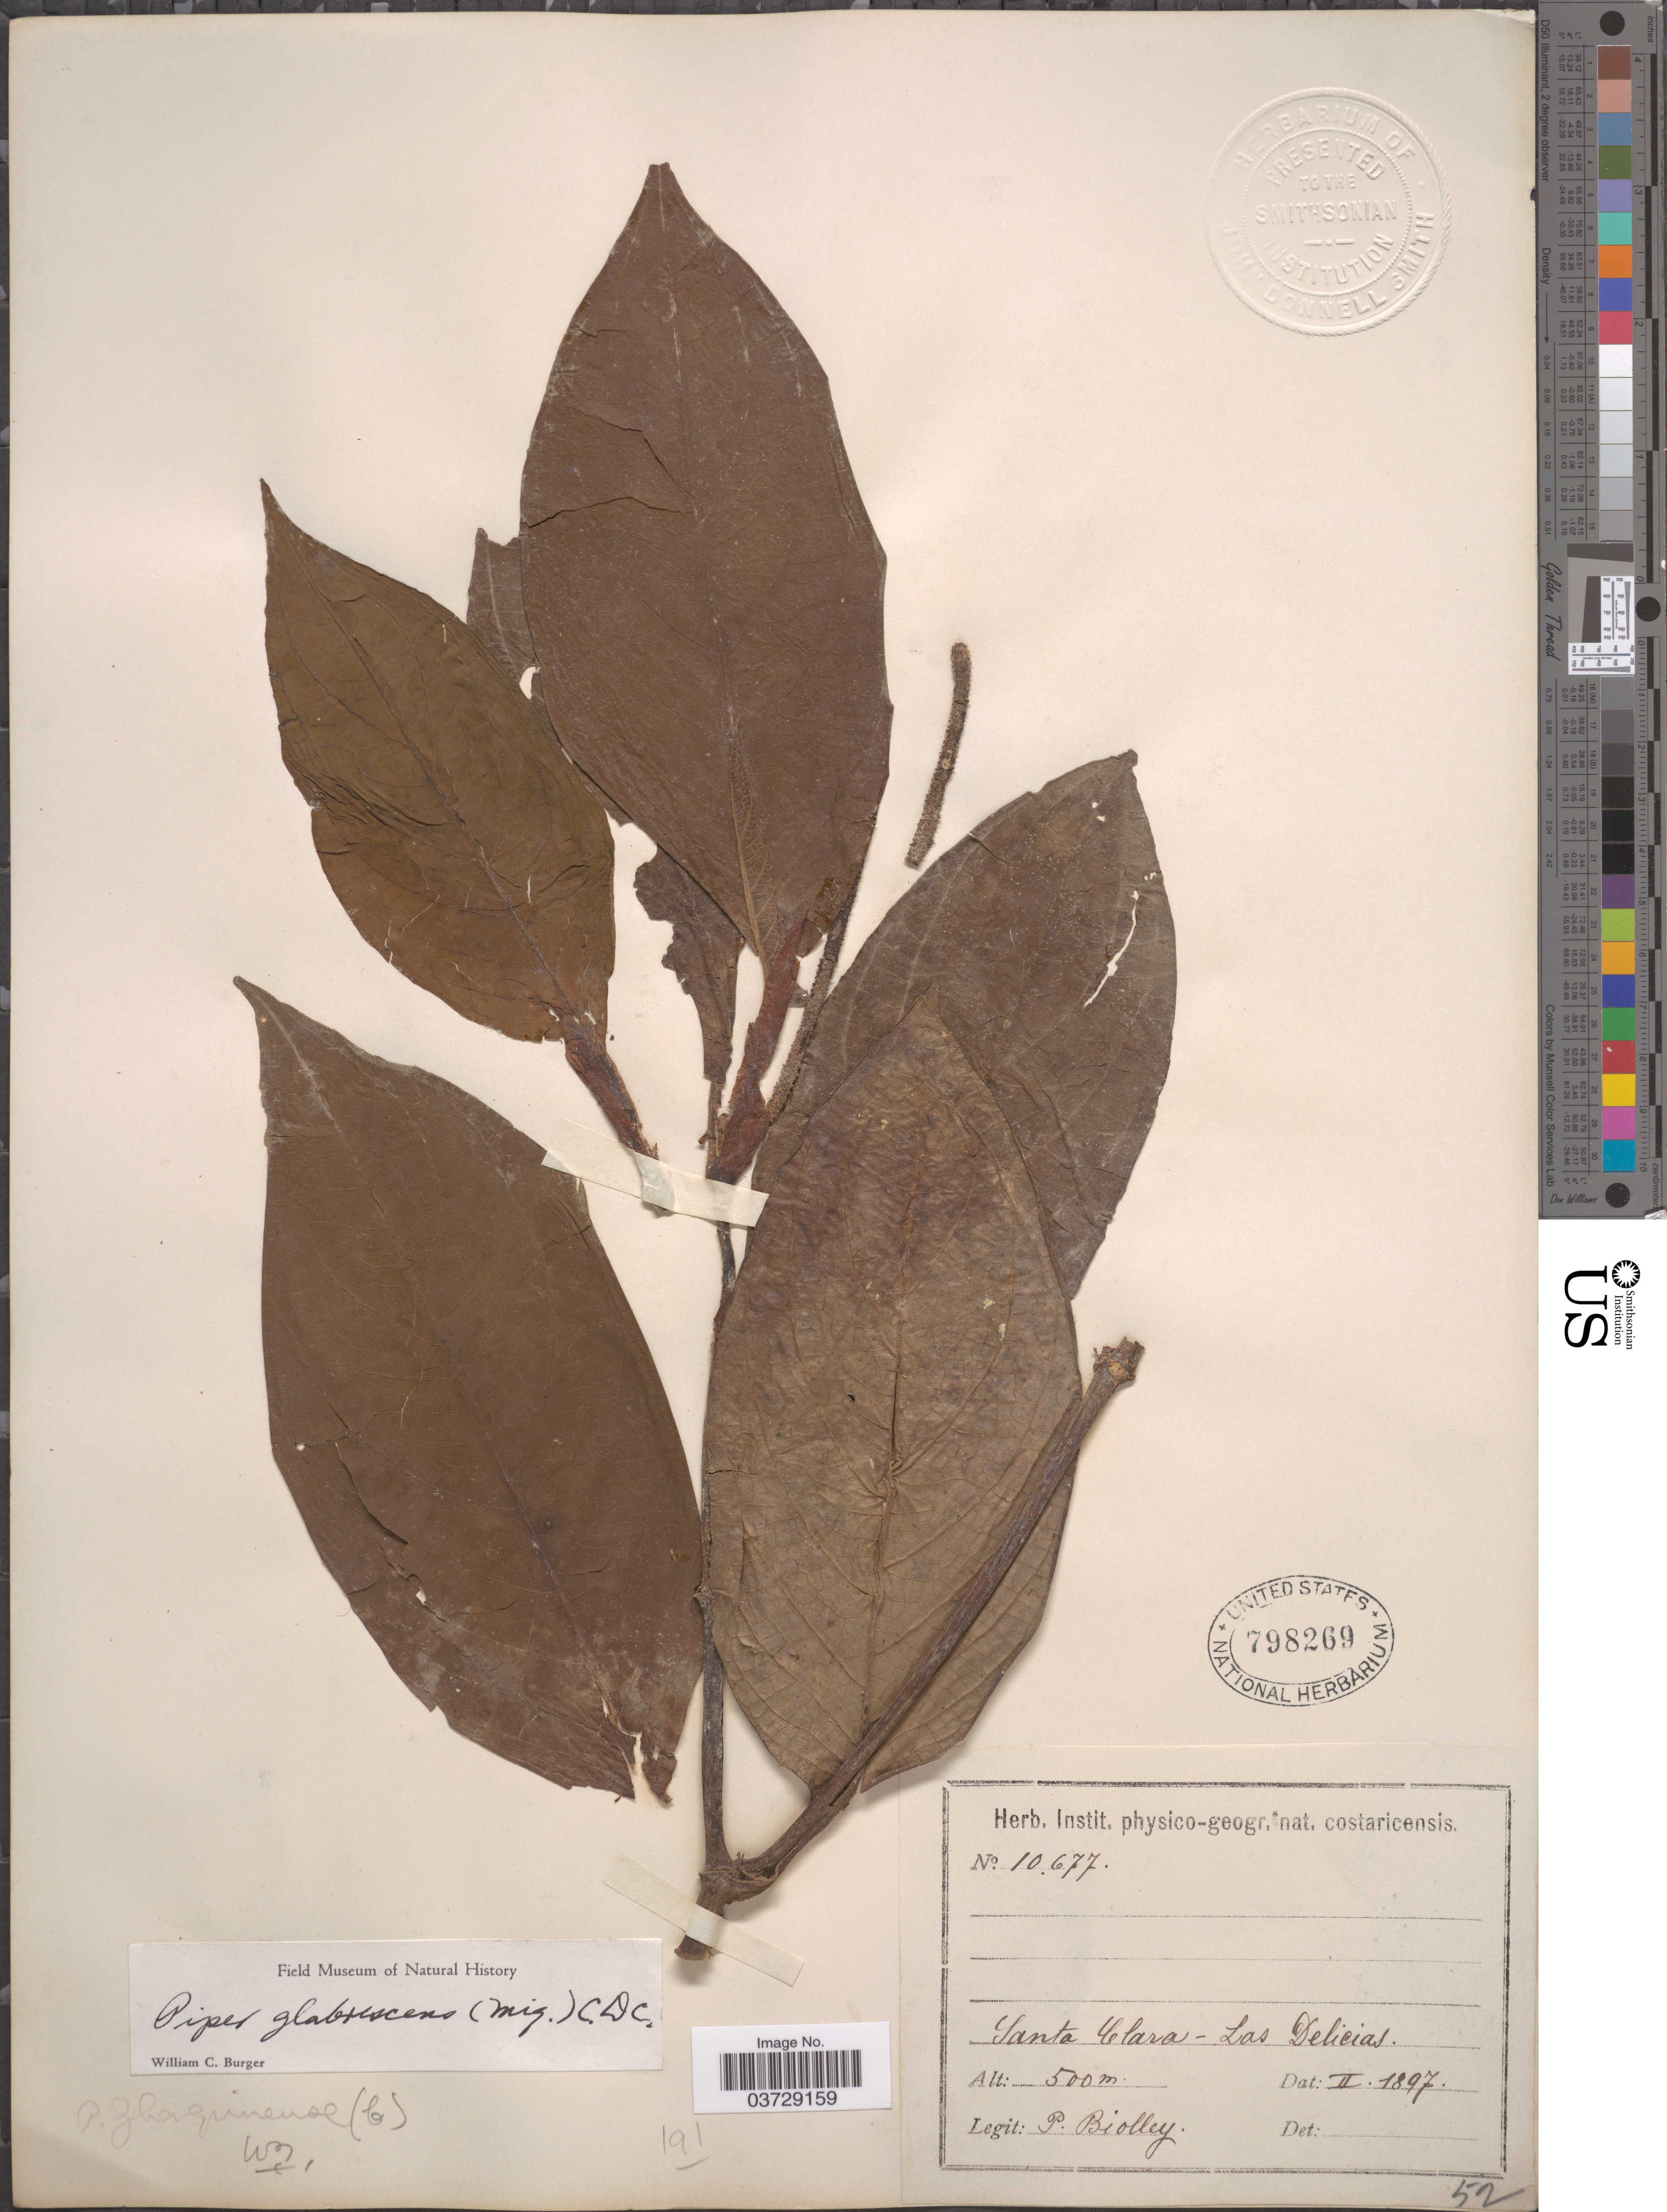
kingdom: Plantae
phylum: Tracheophyta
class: Magnoliopsida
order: Piperales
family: Piperaceae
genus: Piper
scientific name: Piper glabrescens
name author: (Miq.) C. DC.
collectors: P. Biolley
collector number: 10677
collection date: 1897-02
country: Costa Rica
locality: Santa Clara - Las Delicias.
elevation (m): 500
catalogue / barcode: US 798269